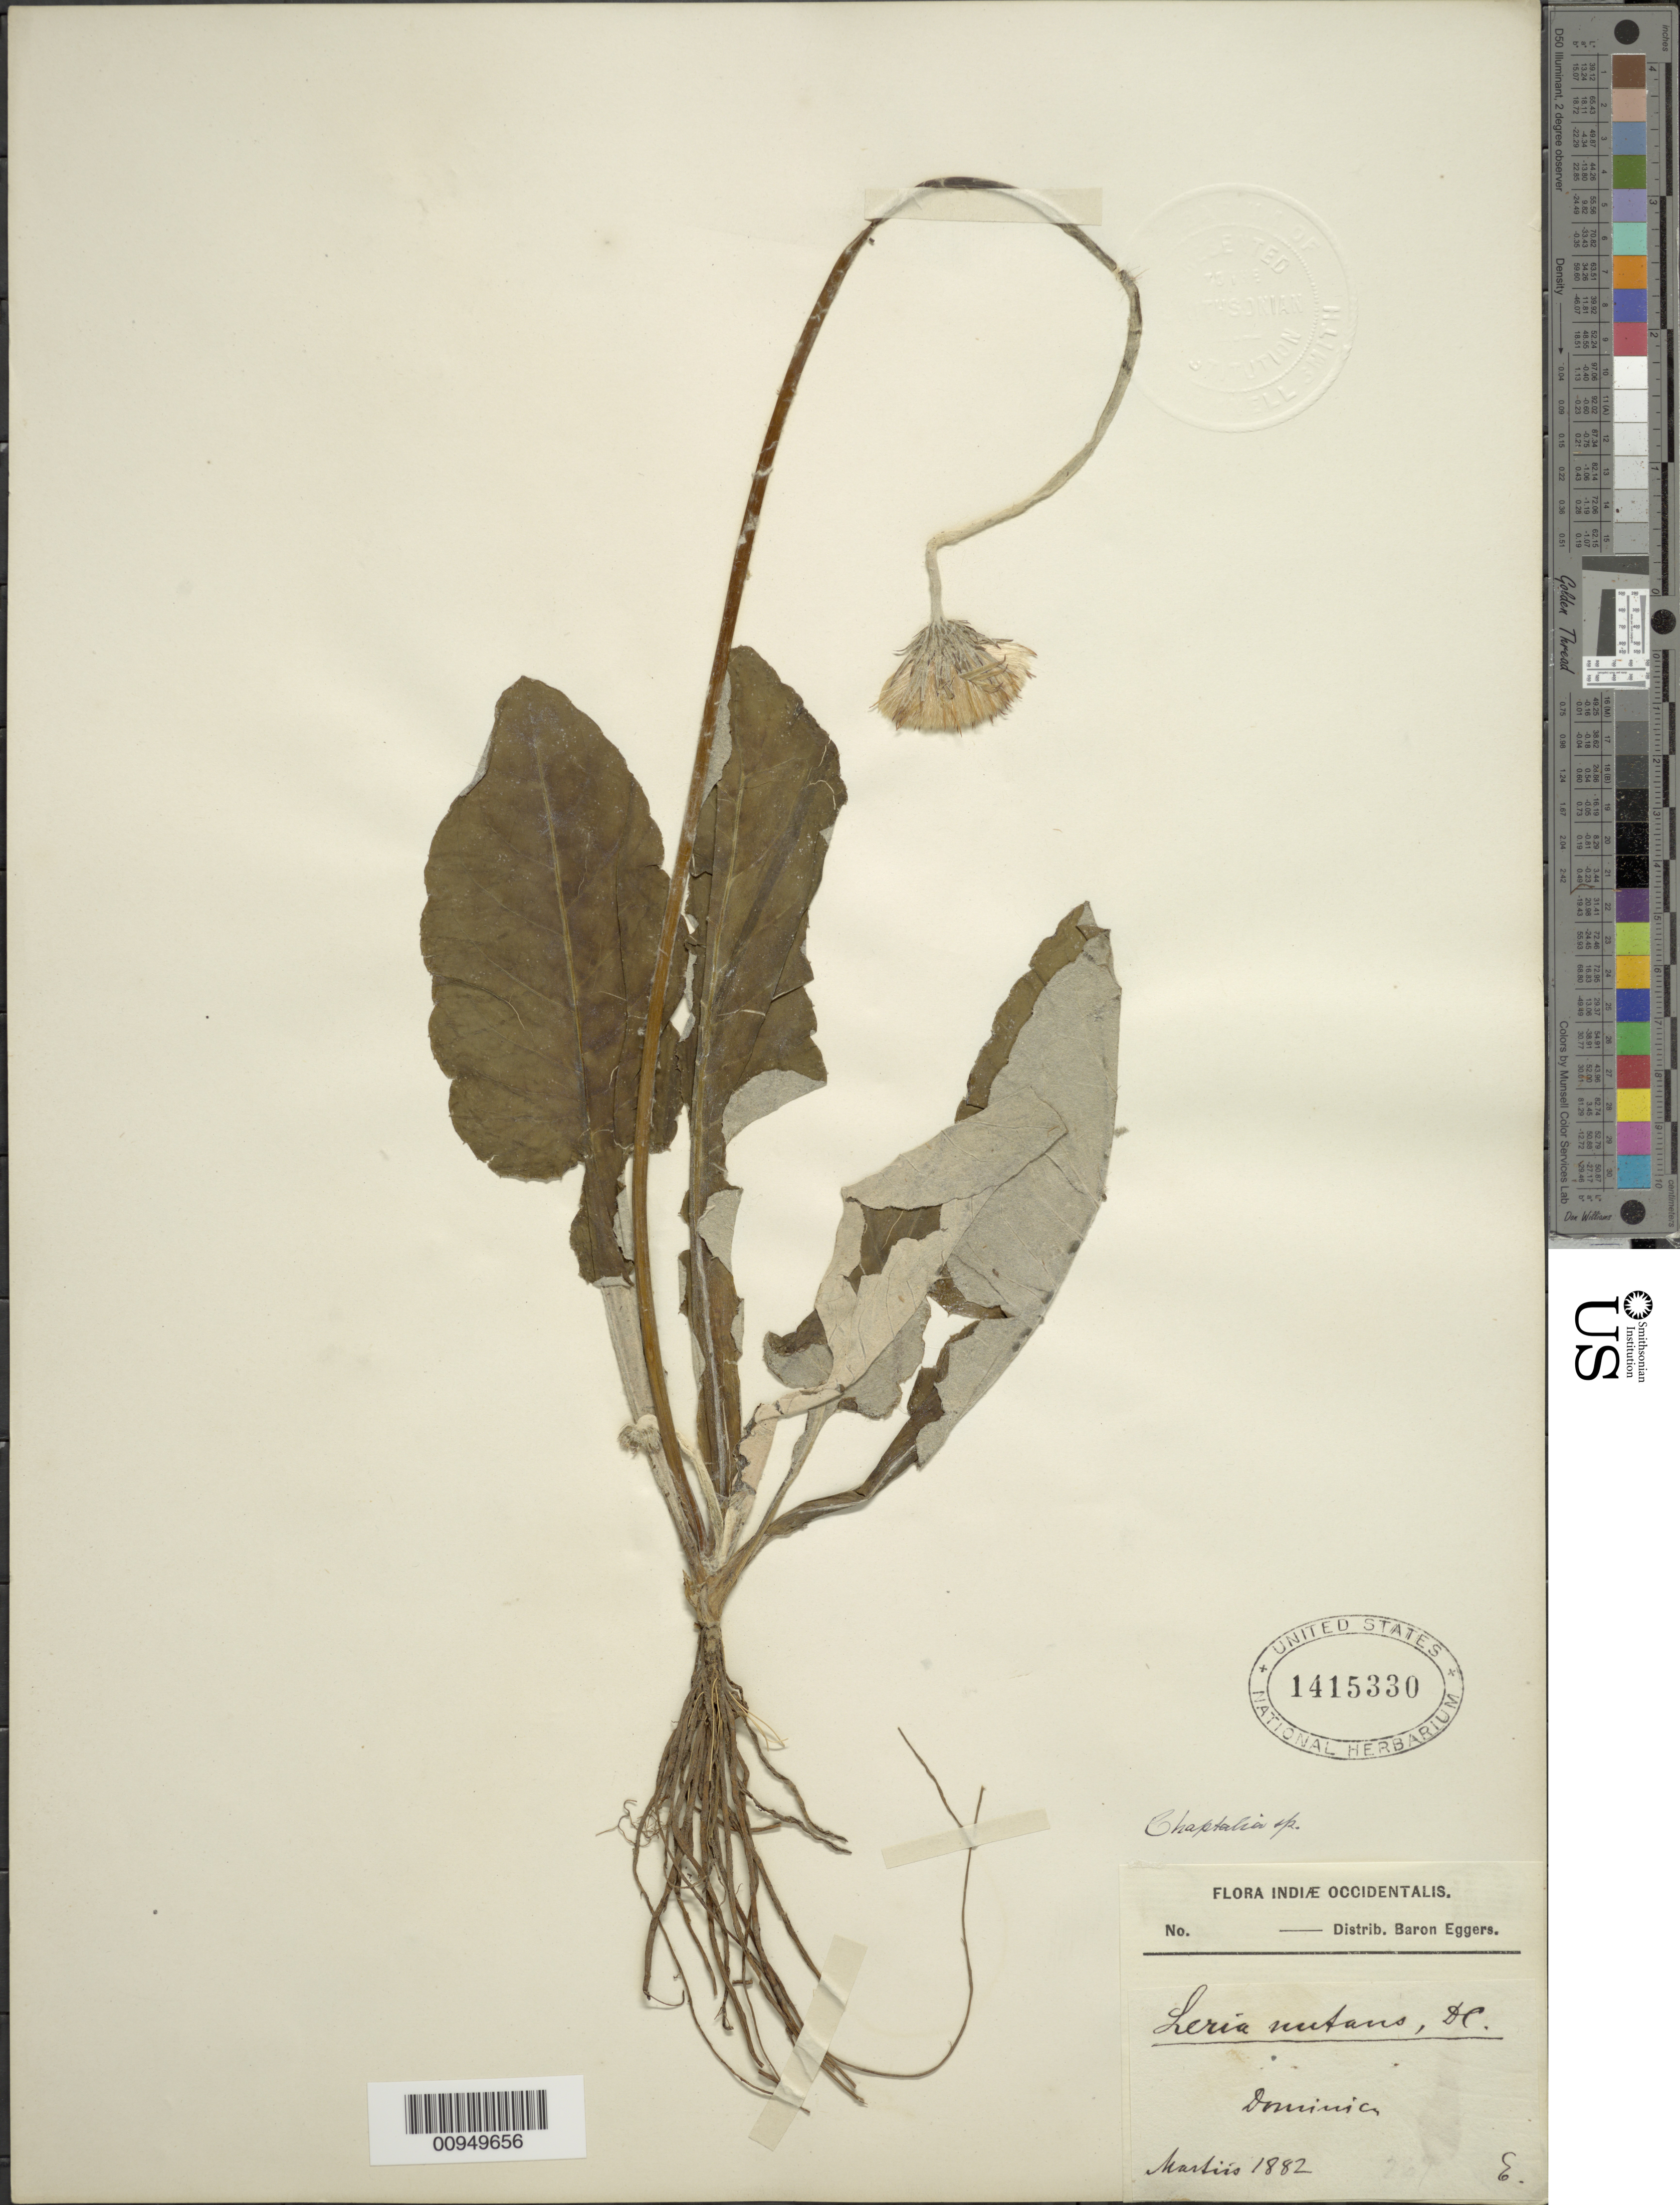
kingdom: Plantae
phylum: Tracheophyta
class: Magnoliopsida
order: Asterales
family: Asteraceae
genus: Chaptalia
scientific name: Chaptalia nutans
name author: (L.) Pol.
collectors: H. F. A. von Eggers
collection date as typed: Mar 1882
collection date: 1882-03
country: Dominica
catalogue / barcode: US 1415330